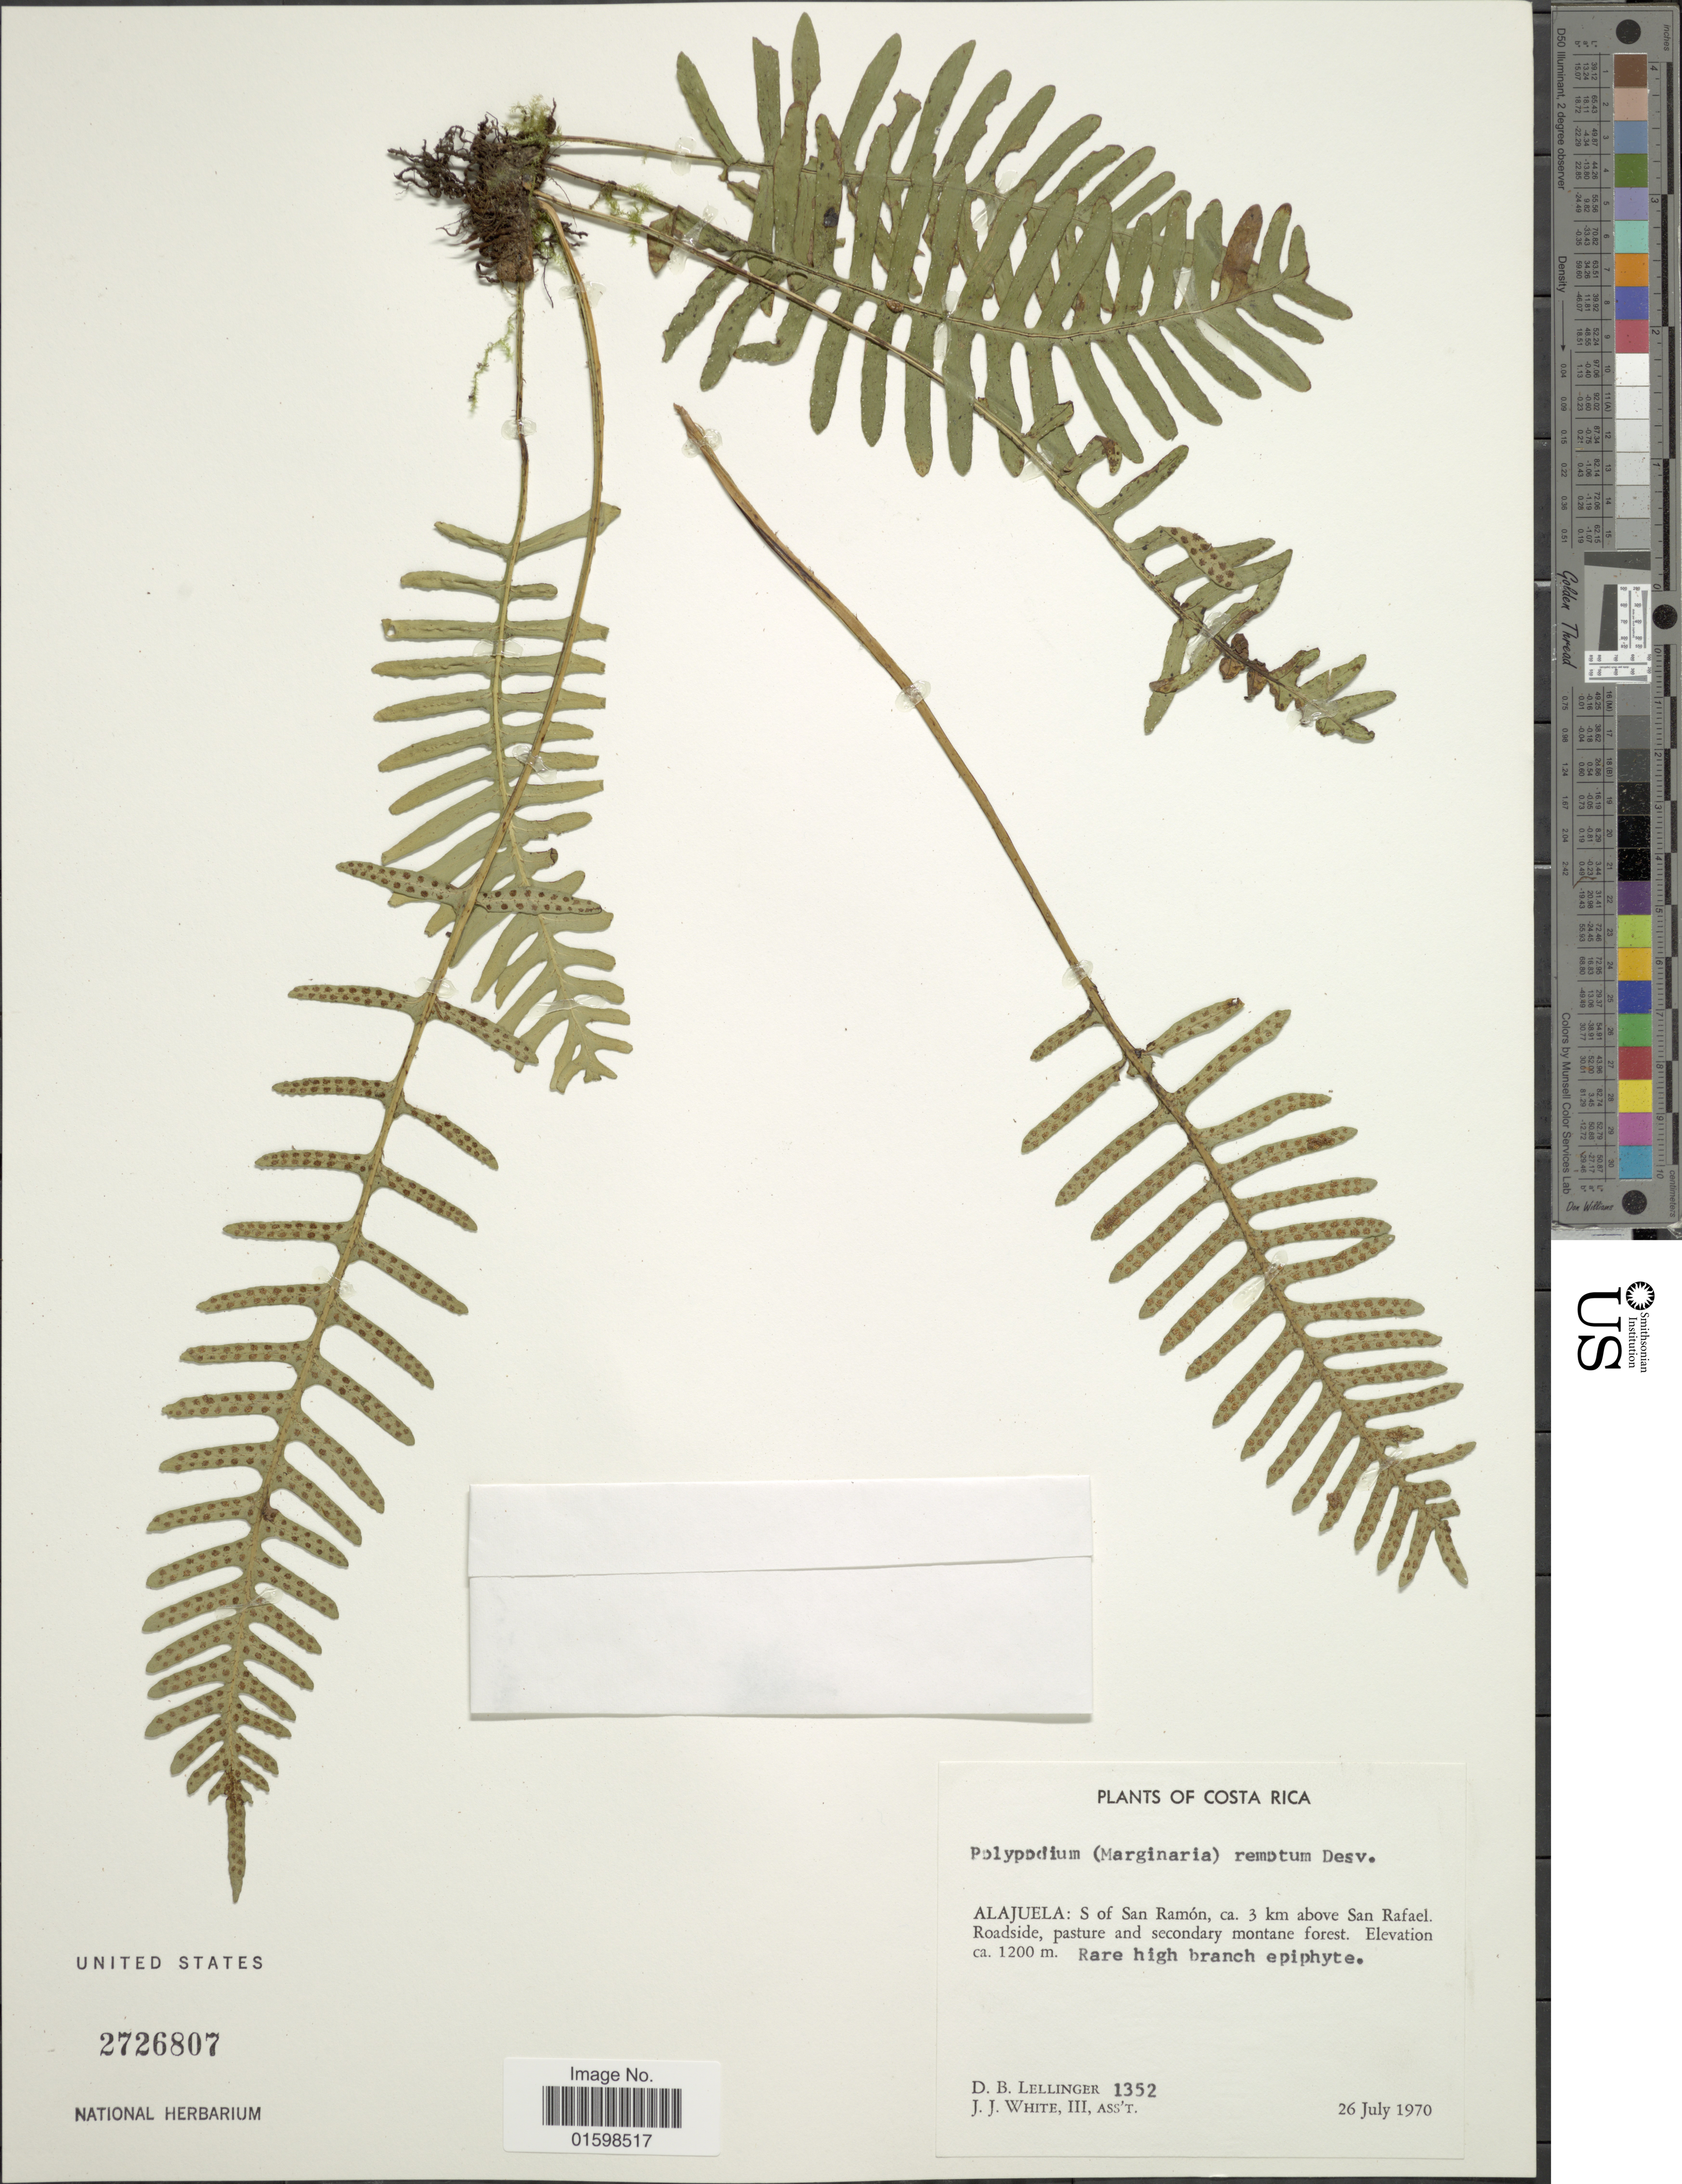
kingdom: Plantae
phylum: Tracheophyta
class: Polypodiopsida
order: Polypodiales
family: Polypodiaceae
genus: Pleopeltis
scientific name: Pleopeltis remota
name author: (Desv.) A.R. Sm.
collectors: D. B. Lellinger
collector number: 1352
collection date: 1970-07-26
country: Costa Rica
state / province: Alajuela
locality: S of San Ramón, ca. 3 km above San Rafael, roadside, pasture and secondary montane forest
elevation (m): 1200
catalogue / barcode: US 2726807